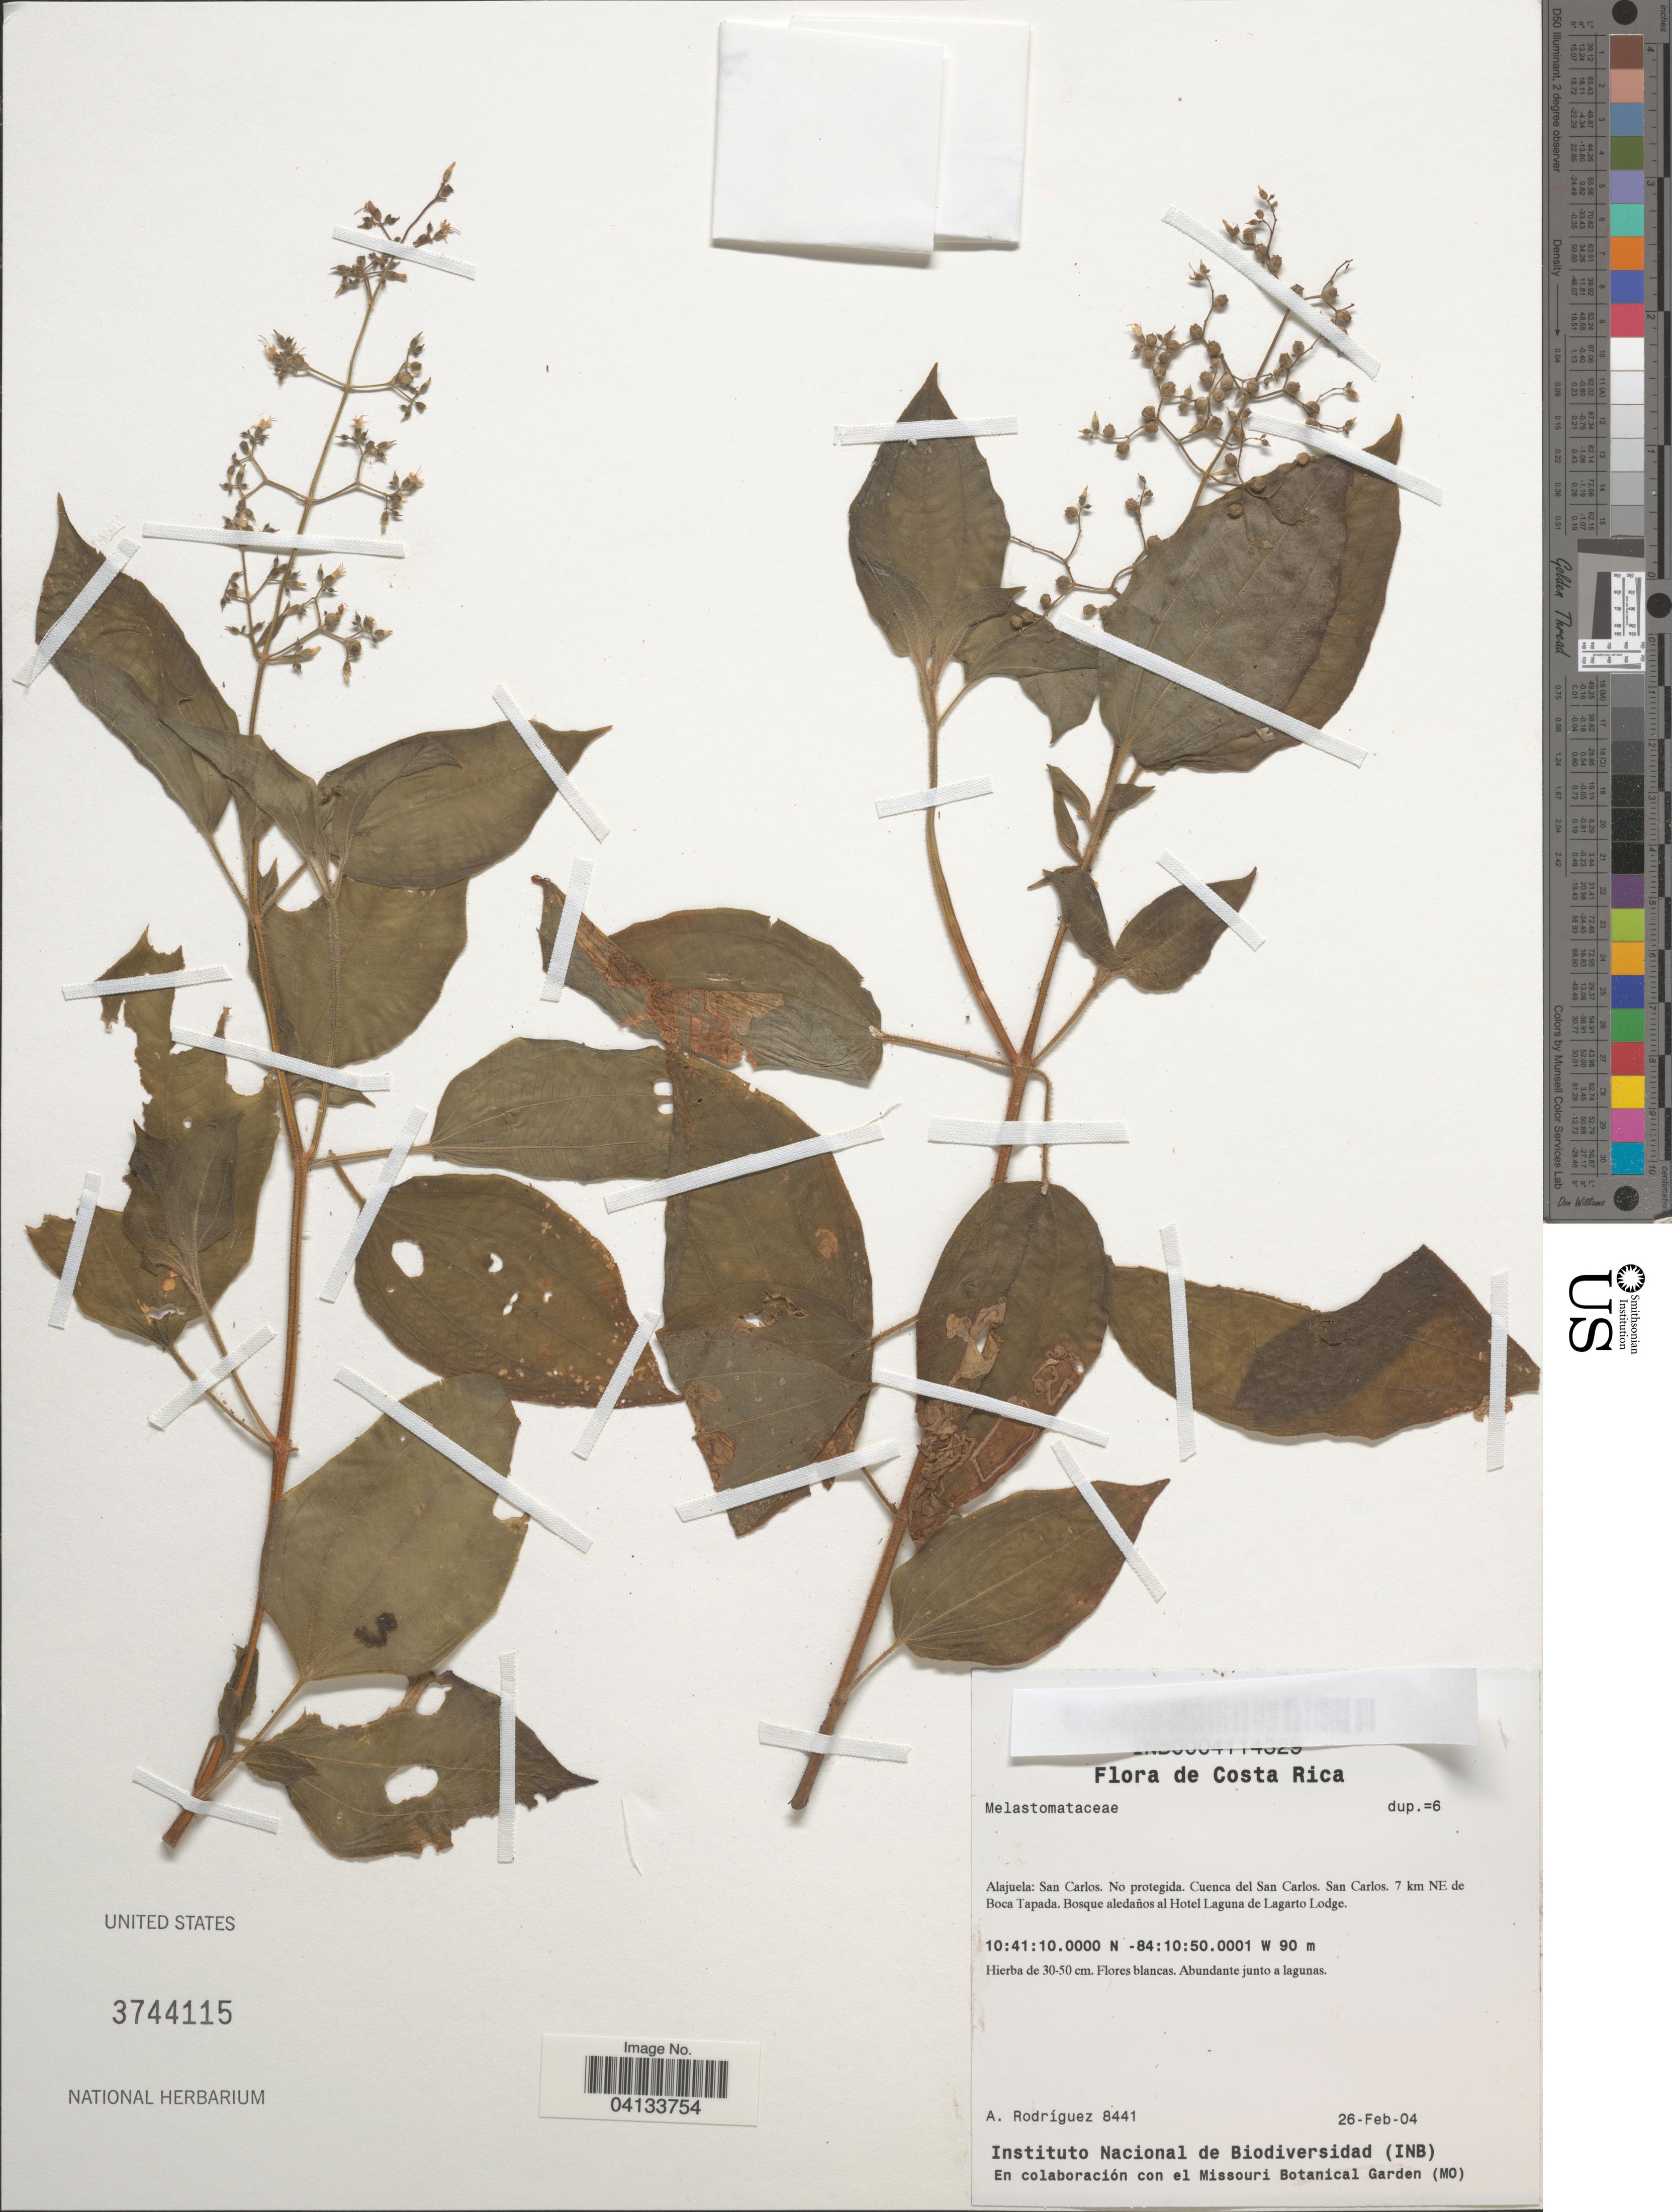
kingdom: Plantae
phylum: Tracheophyta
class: Magnoliopsida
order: Myrtales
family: Melastomataceae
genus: Aciotis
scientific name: Aciotis indecora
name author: (Bonpl.) Triana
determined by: Nunes da Silva, Diego, (RB), Jardim Botanico do Rio de Janeiro - Herbario (BRAZIL)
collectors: A. Rodríguez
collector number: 8441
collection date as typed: Transcribed d/m/y: 26/2/4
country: Costa Rica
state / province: Alajuela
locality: San Carlos. No protegida. Cuenca del San Carlos. San Carlos. 7 km NE de Boca Tapada. Bosque aledaños al Hotel Laguna de Lagarto Lodge.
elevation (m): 90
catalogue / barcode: US 3744115